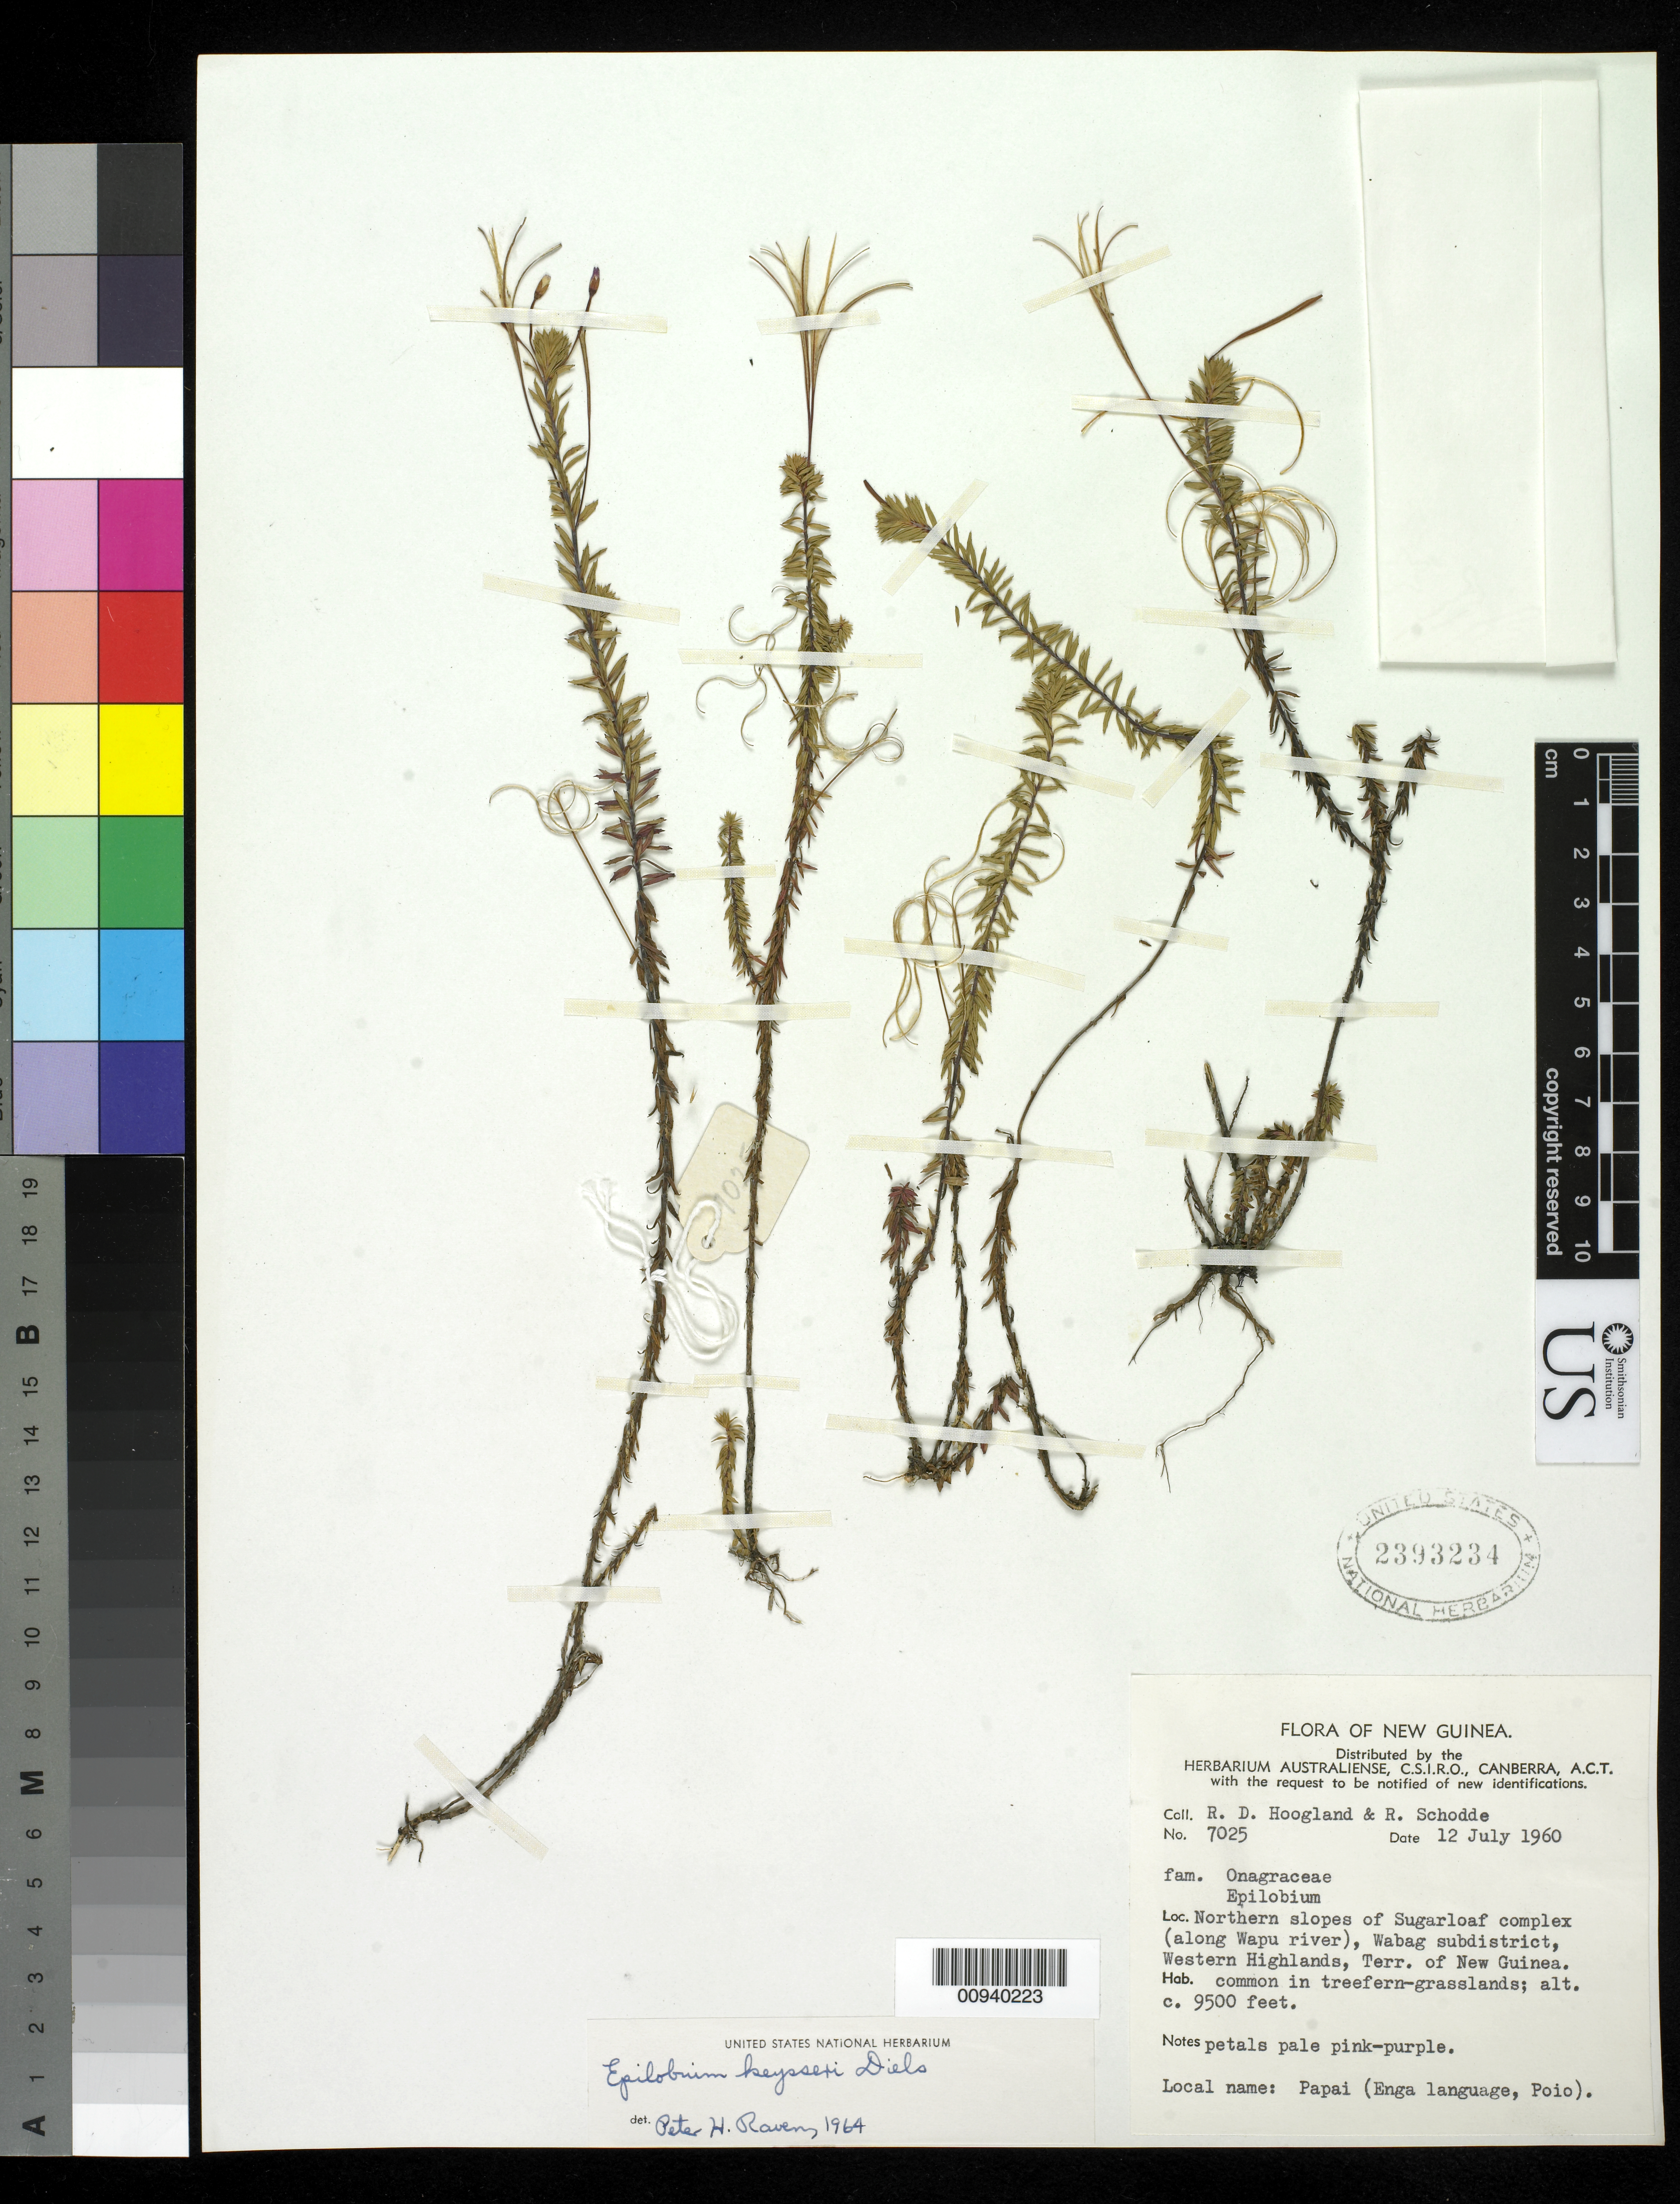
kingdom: Plantae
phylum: Tracheophyta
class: Magnoliopsida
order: Myrtales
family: Onagraceae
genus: Epilobium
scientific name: Epilobium keysseri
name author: Diels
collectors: R. D. Hoogland & R. Schodde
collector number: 7025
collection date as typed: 12 Jul 1960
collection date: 1960-07-12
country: Papua New Guinea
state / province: Enga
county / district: Wabag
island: New Guinea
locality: Northern slopes of Sugarloaf complex (along Wapu river).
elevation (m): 2896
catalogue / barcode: US 2393234